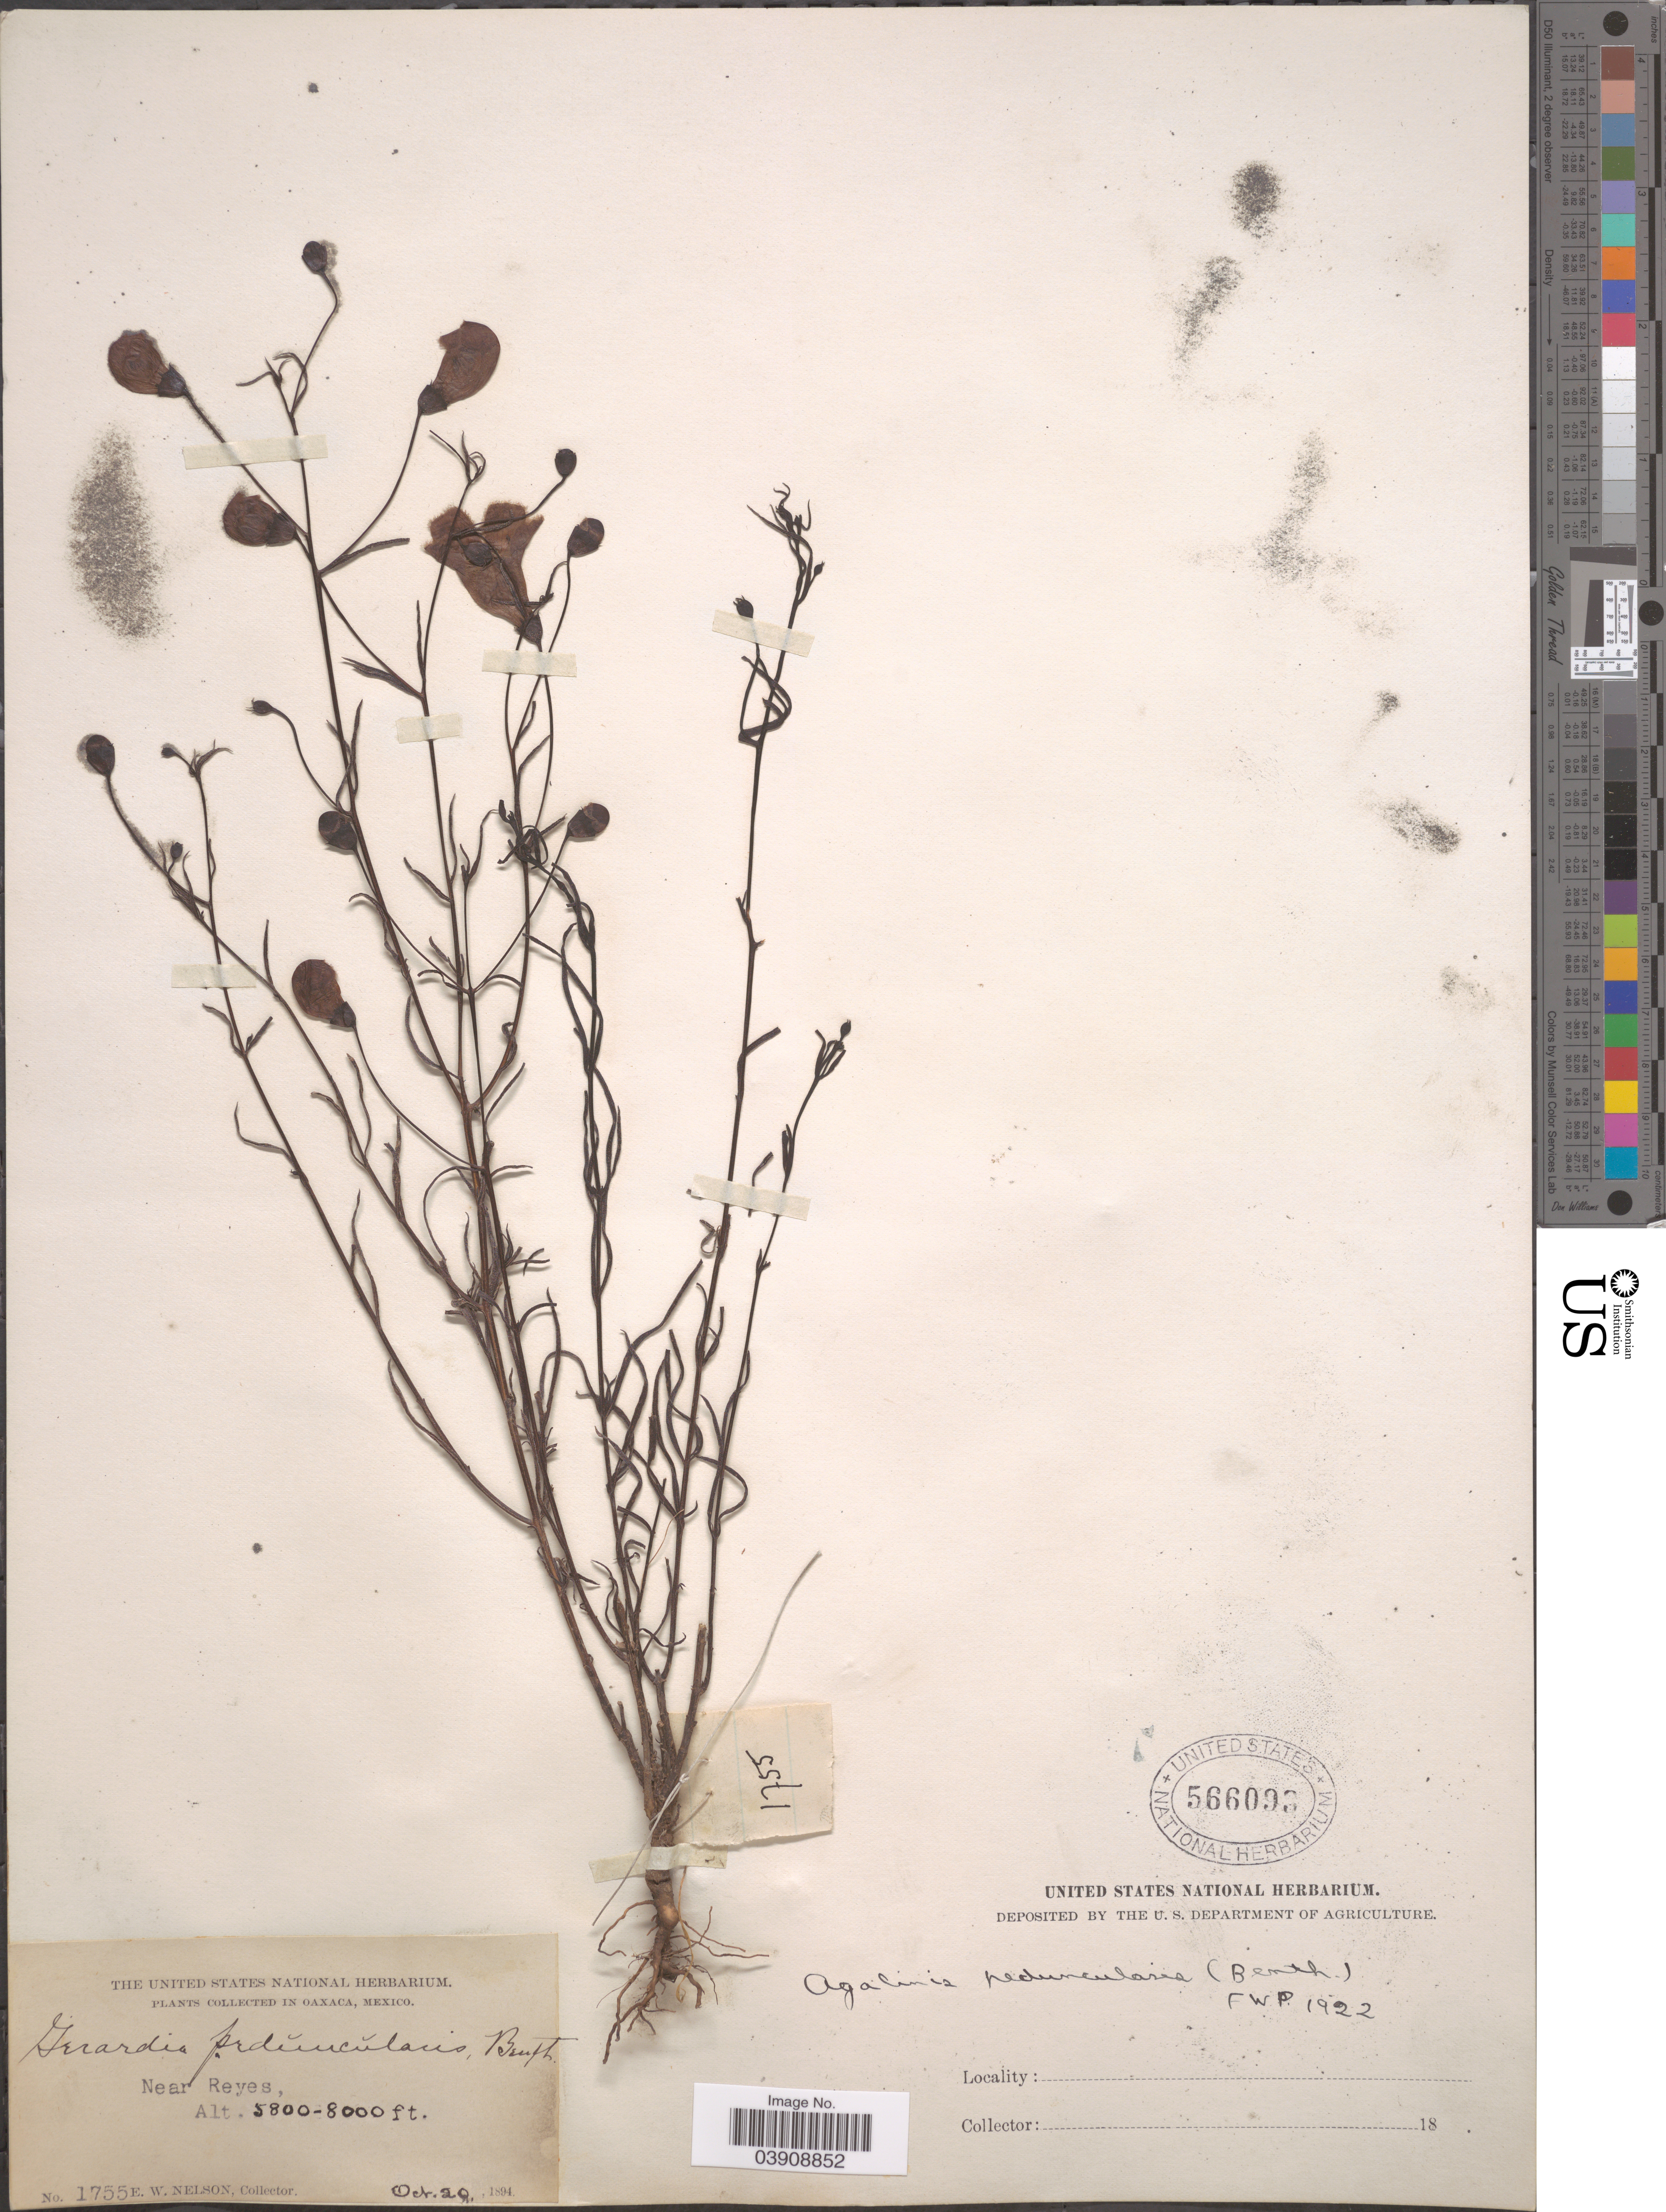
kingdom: Plantae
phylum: Tracheophyta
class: Magnoliopsida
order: Lamiales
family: Orobanchaceae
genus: Agalinis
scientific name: Agalinis peduncularis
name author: (Benth.) Pennell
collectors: E. W. Nelson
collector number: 1755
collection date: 1894-10-20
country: Mexico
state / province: Oaxaca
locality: Near Reyes.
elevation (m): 1768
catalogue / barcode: US 566098